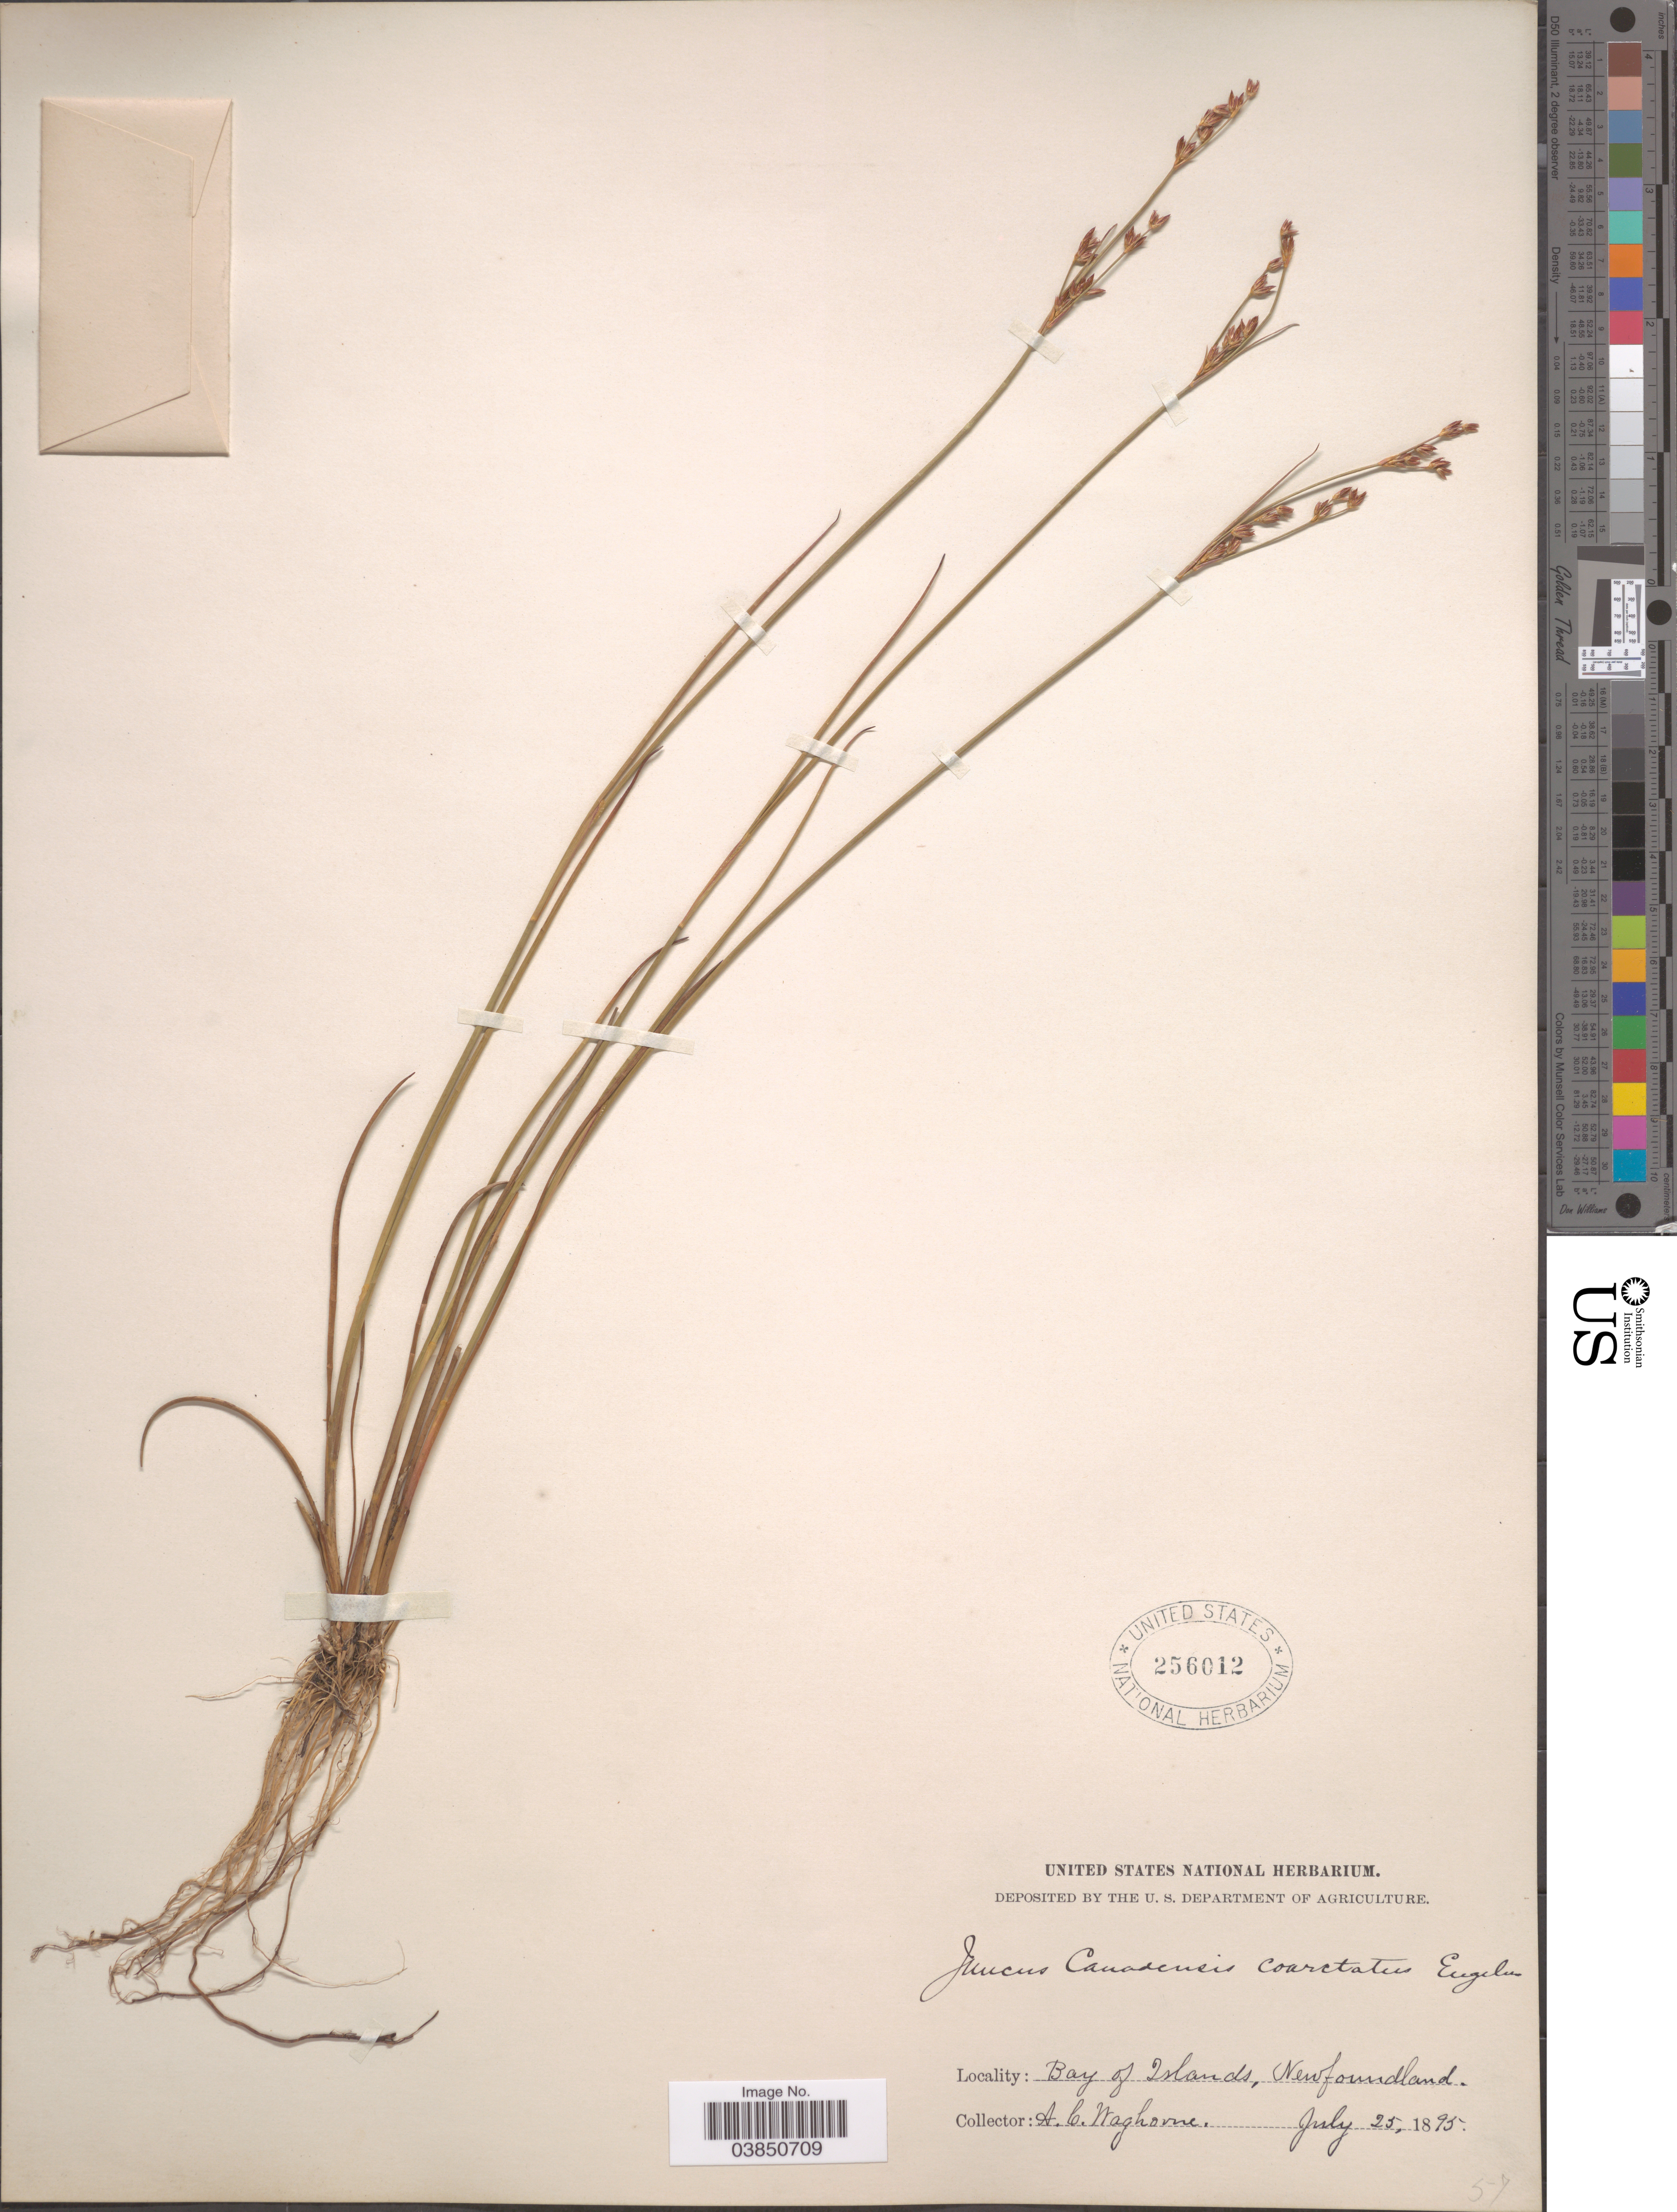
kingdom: Plantae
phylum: Tracheophyta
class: Liliopsida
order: Poales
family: Juncaceae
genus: Juncus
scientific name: Juncus brevicaudatus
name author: (Engelm.) Fernald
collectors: A. Waghorne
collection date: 1895-07-25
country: Canada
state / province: Newfoundland and Labrador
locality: Bay of Islands.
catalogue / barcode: US 256012